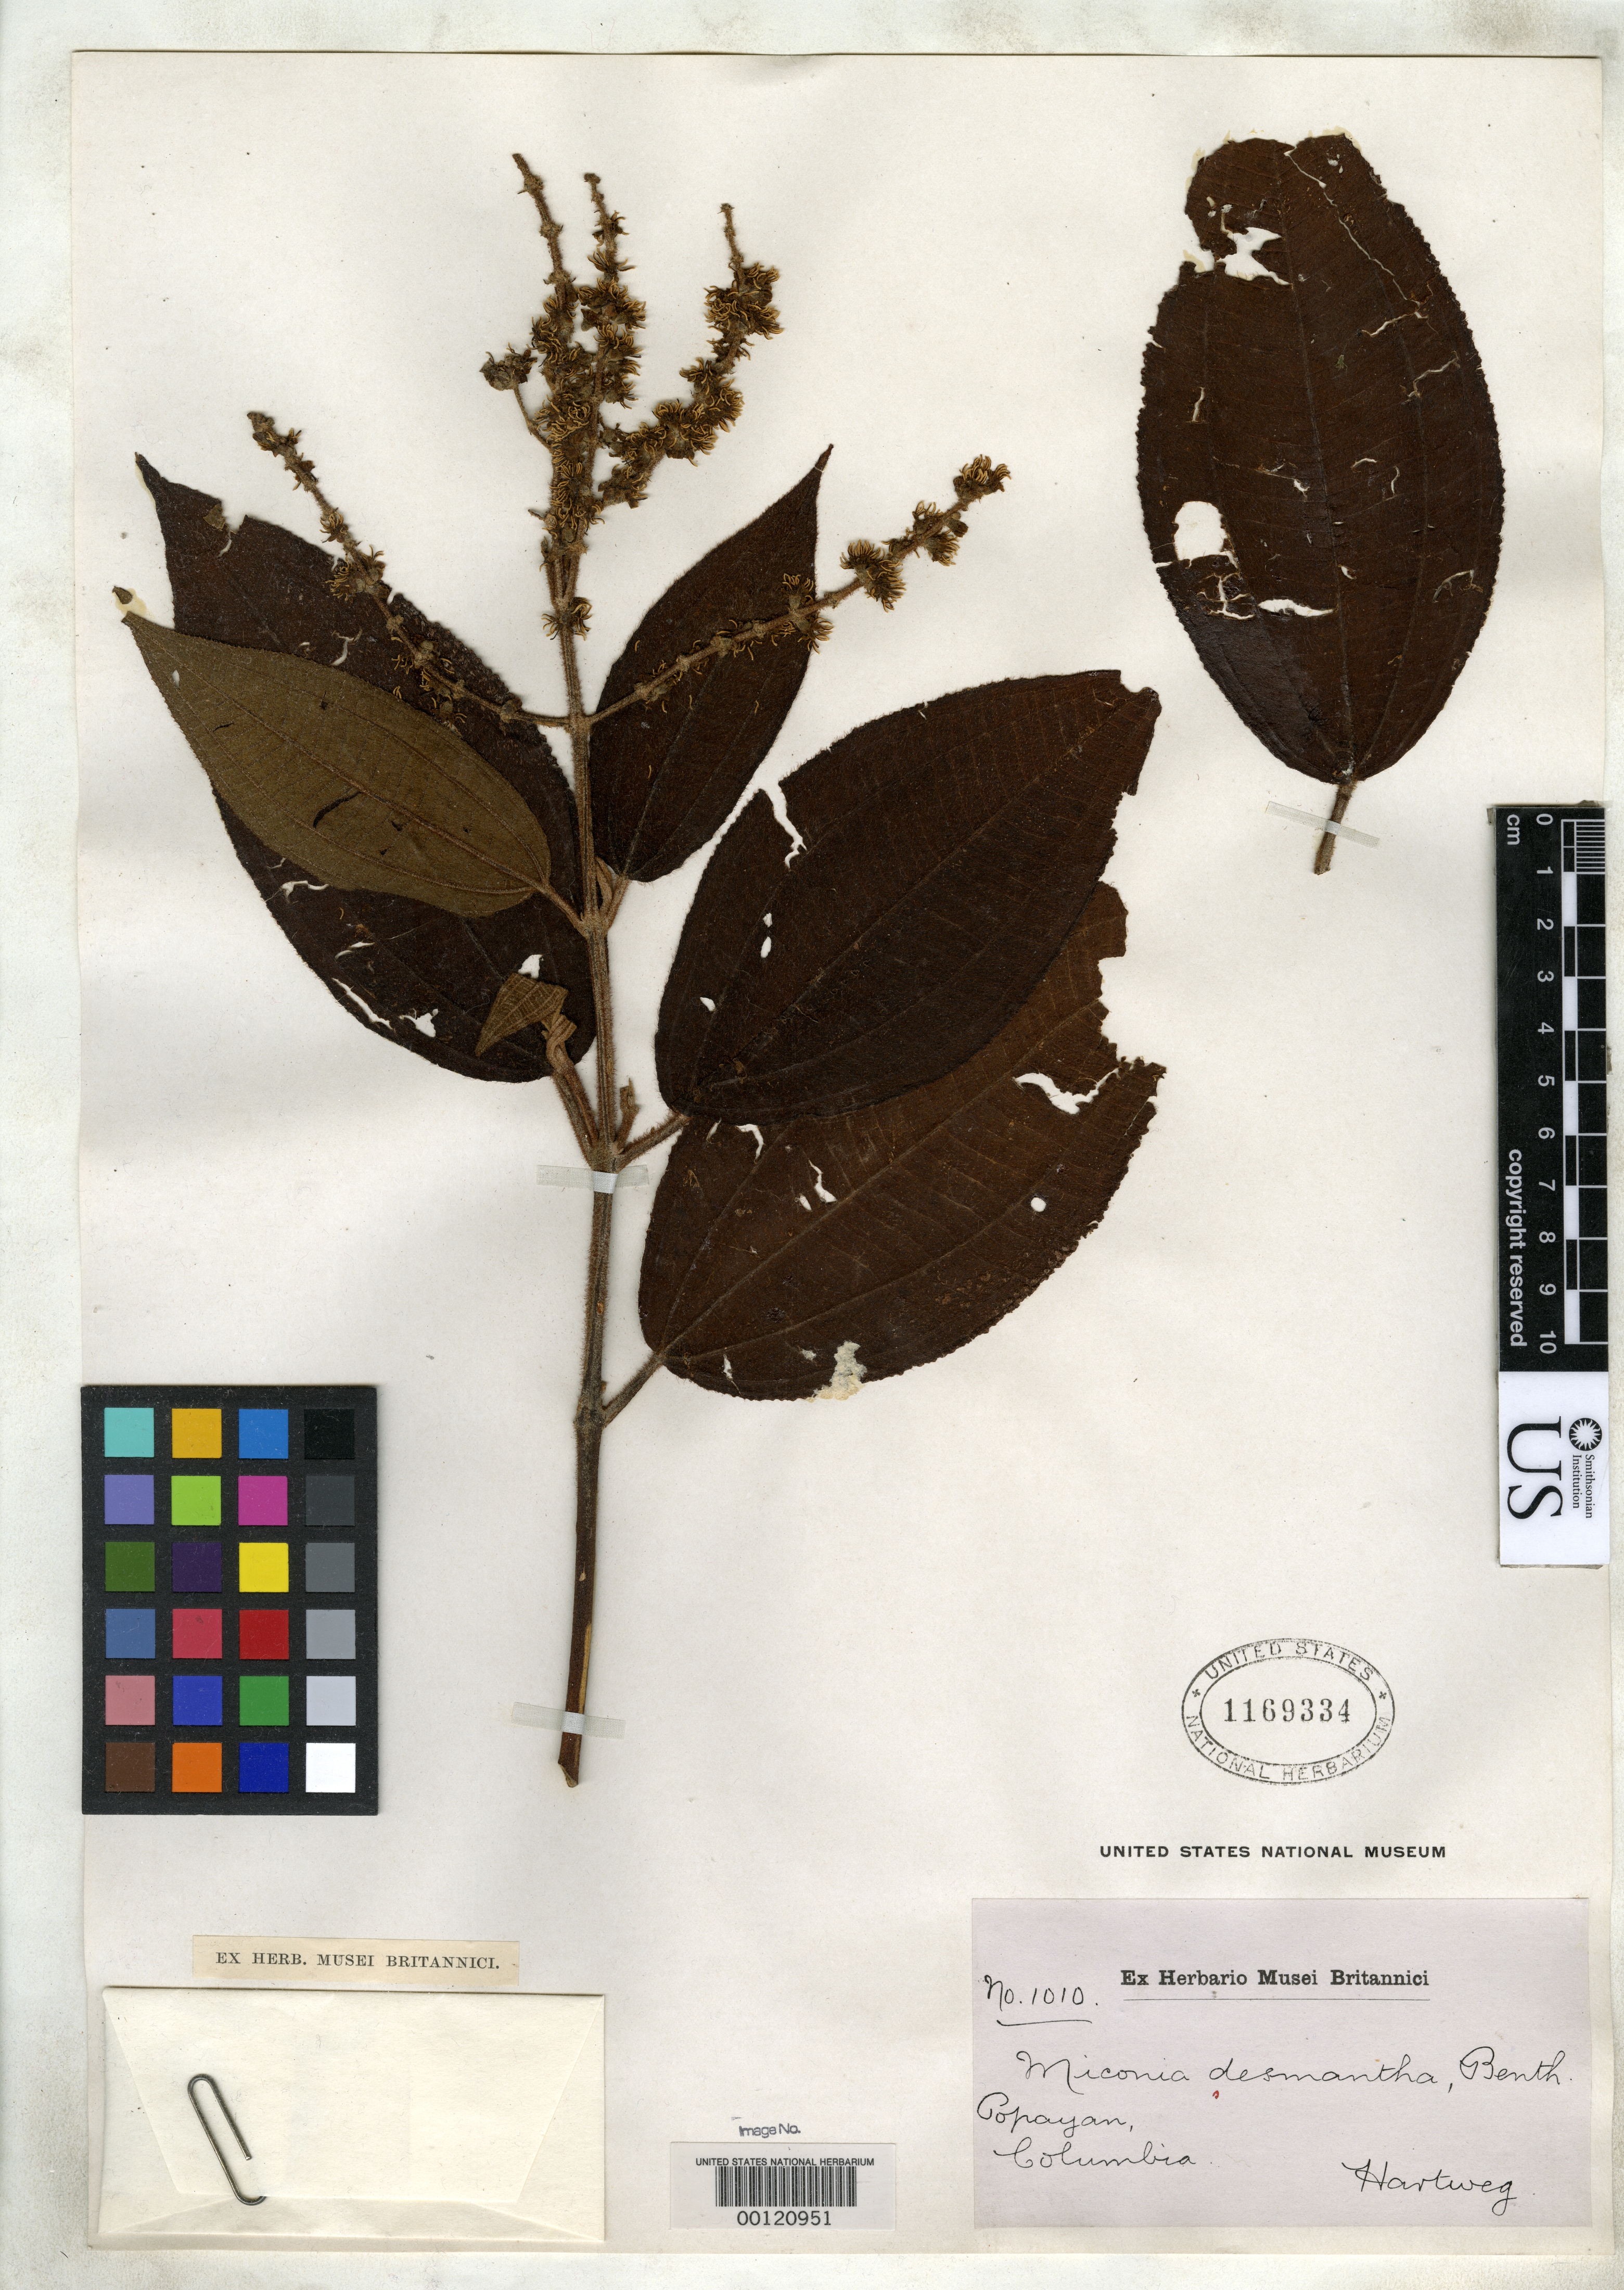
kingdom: Plantae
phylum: Tracheophyta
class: Magnoliopsida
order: Myrtales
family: Melastomataceae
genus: Miconia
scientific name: Miconia desmantha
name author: Benth.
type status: Isotype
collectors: K. Hartweg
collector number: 1010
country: Colombia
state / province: Cauca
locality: Popayan.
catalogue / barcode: US 1169334